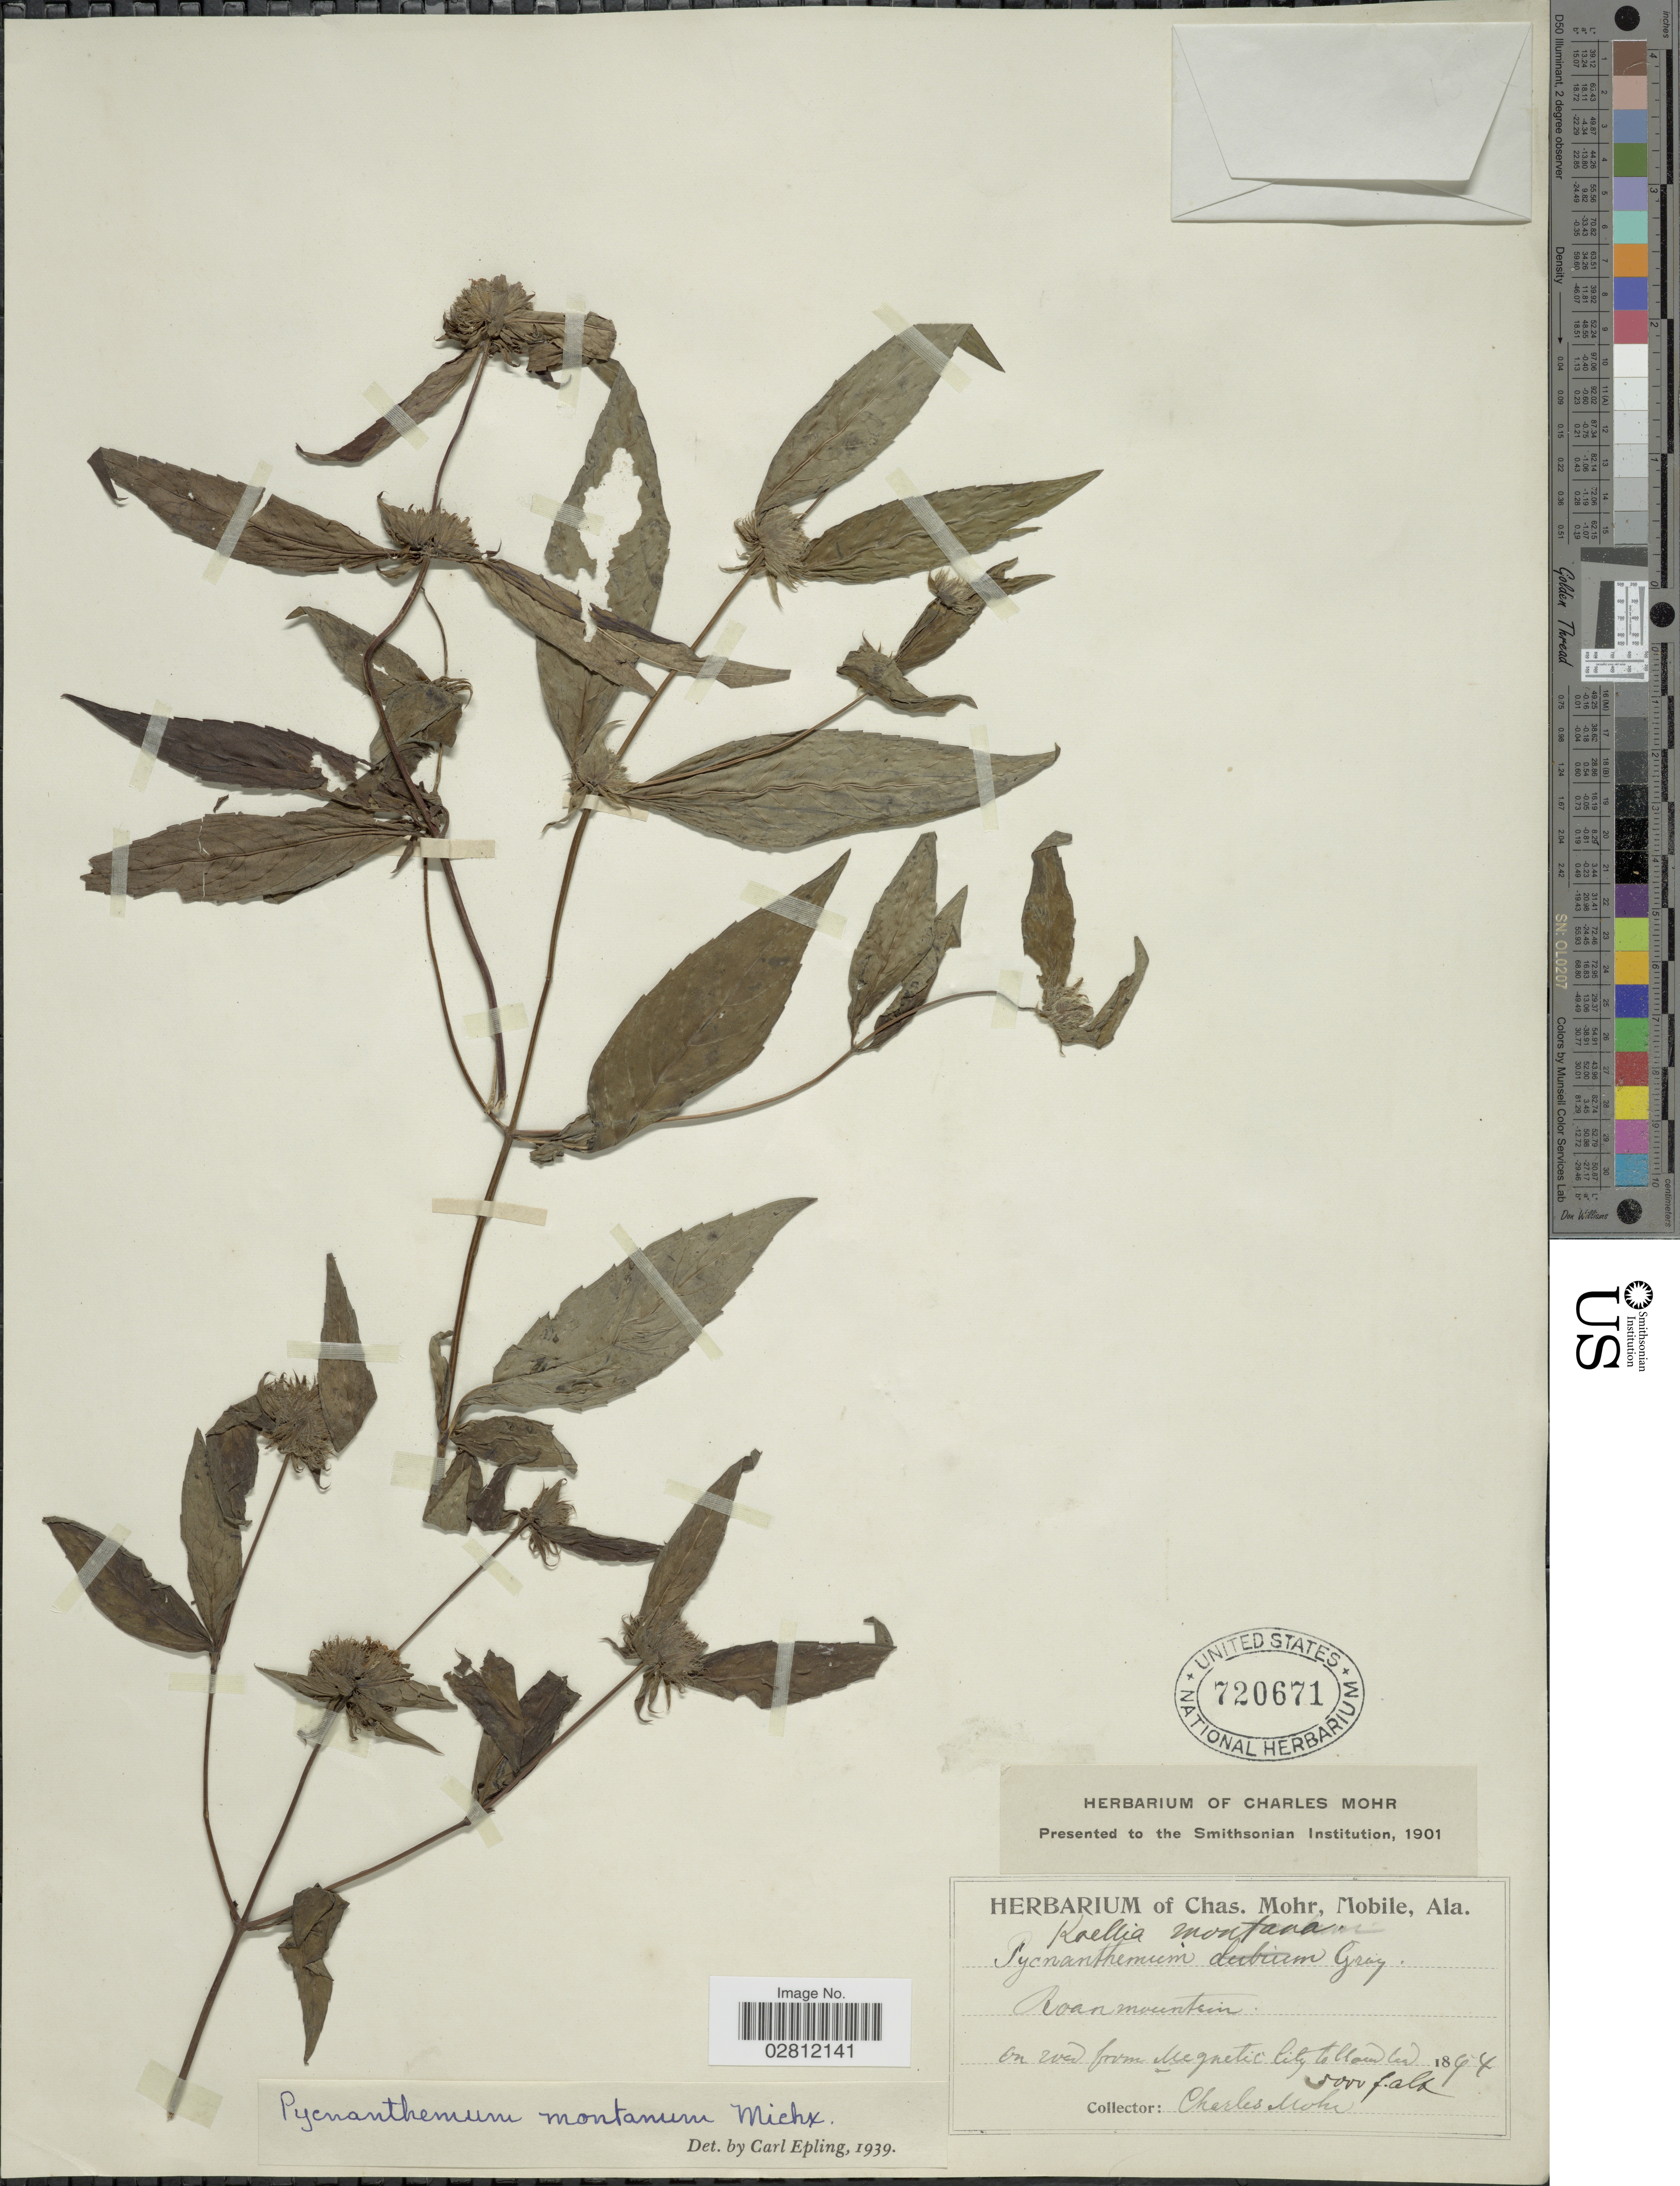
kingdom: Plantae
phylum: Tracheophyta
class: Magnoliopsida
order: Lamiales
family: Lamiaceae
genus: Pycnanthemum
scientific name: Pycnanthemum montanum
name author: Michx.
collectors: Mohr, C. T. (herbarium)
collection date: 1894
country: United States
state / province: Tennessee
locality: Roan mountain, On road from Magnetic City to Cloudland.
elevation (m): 1524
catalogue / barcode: US 720671